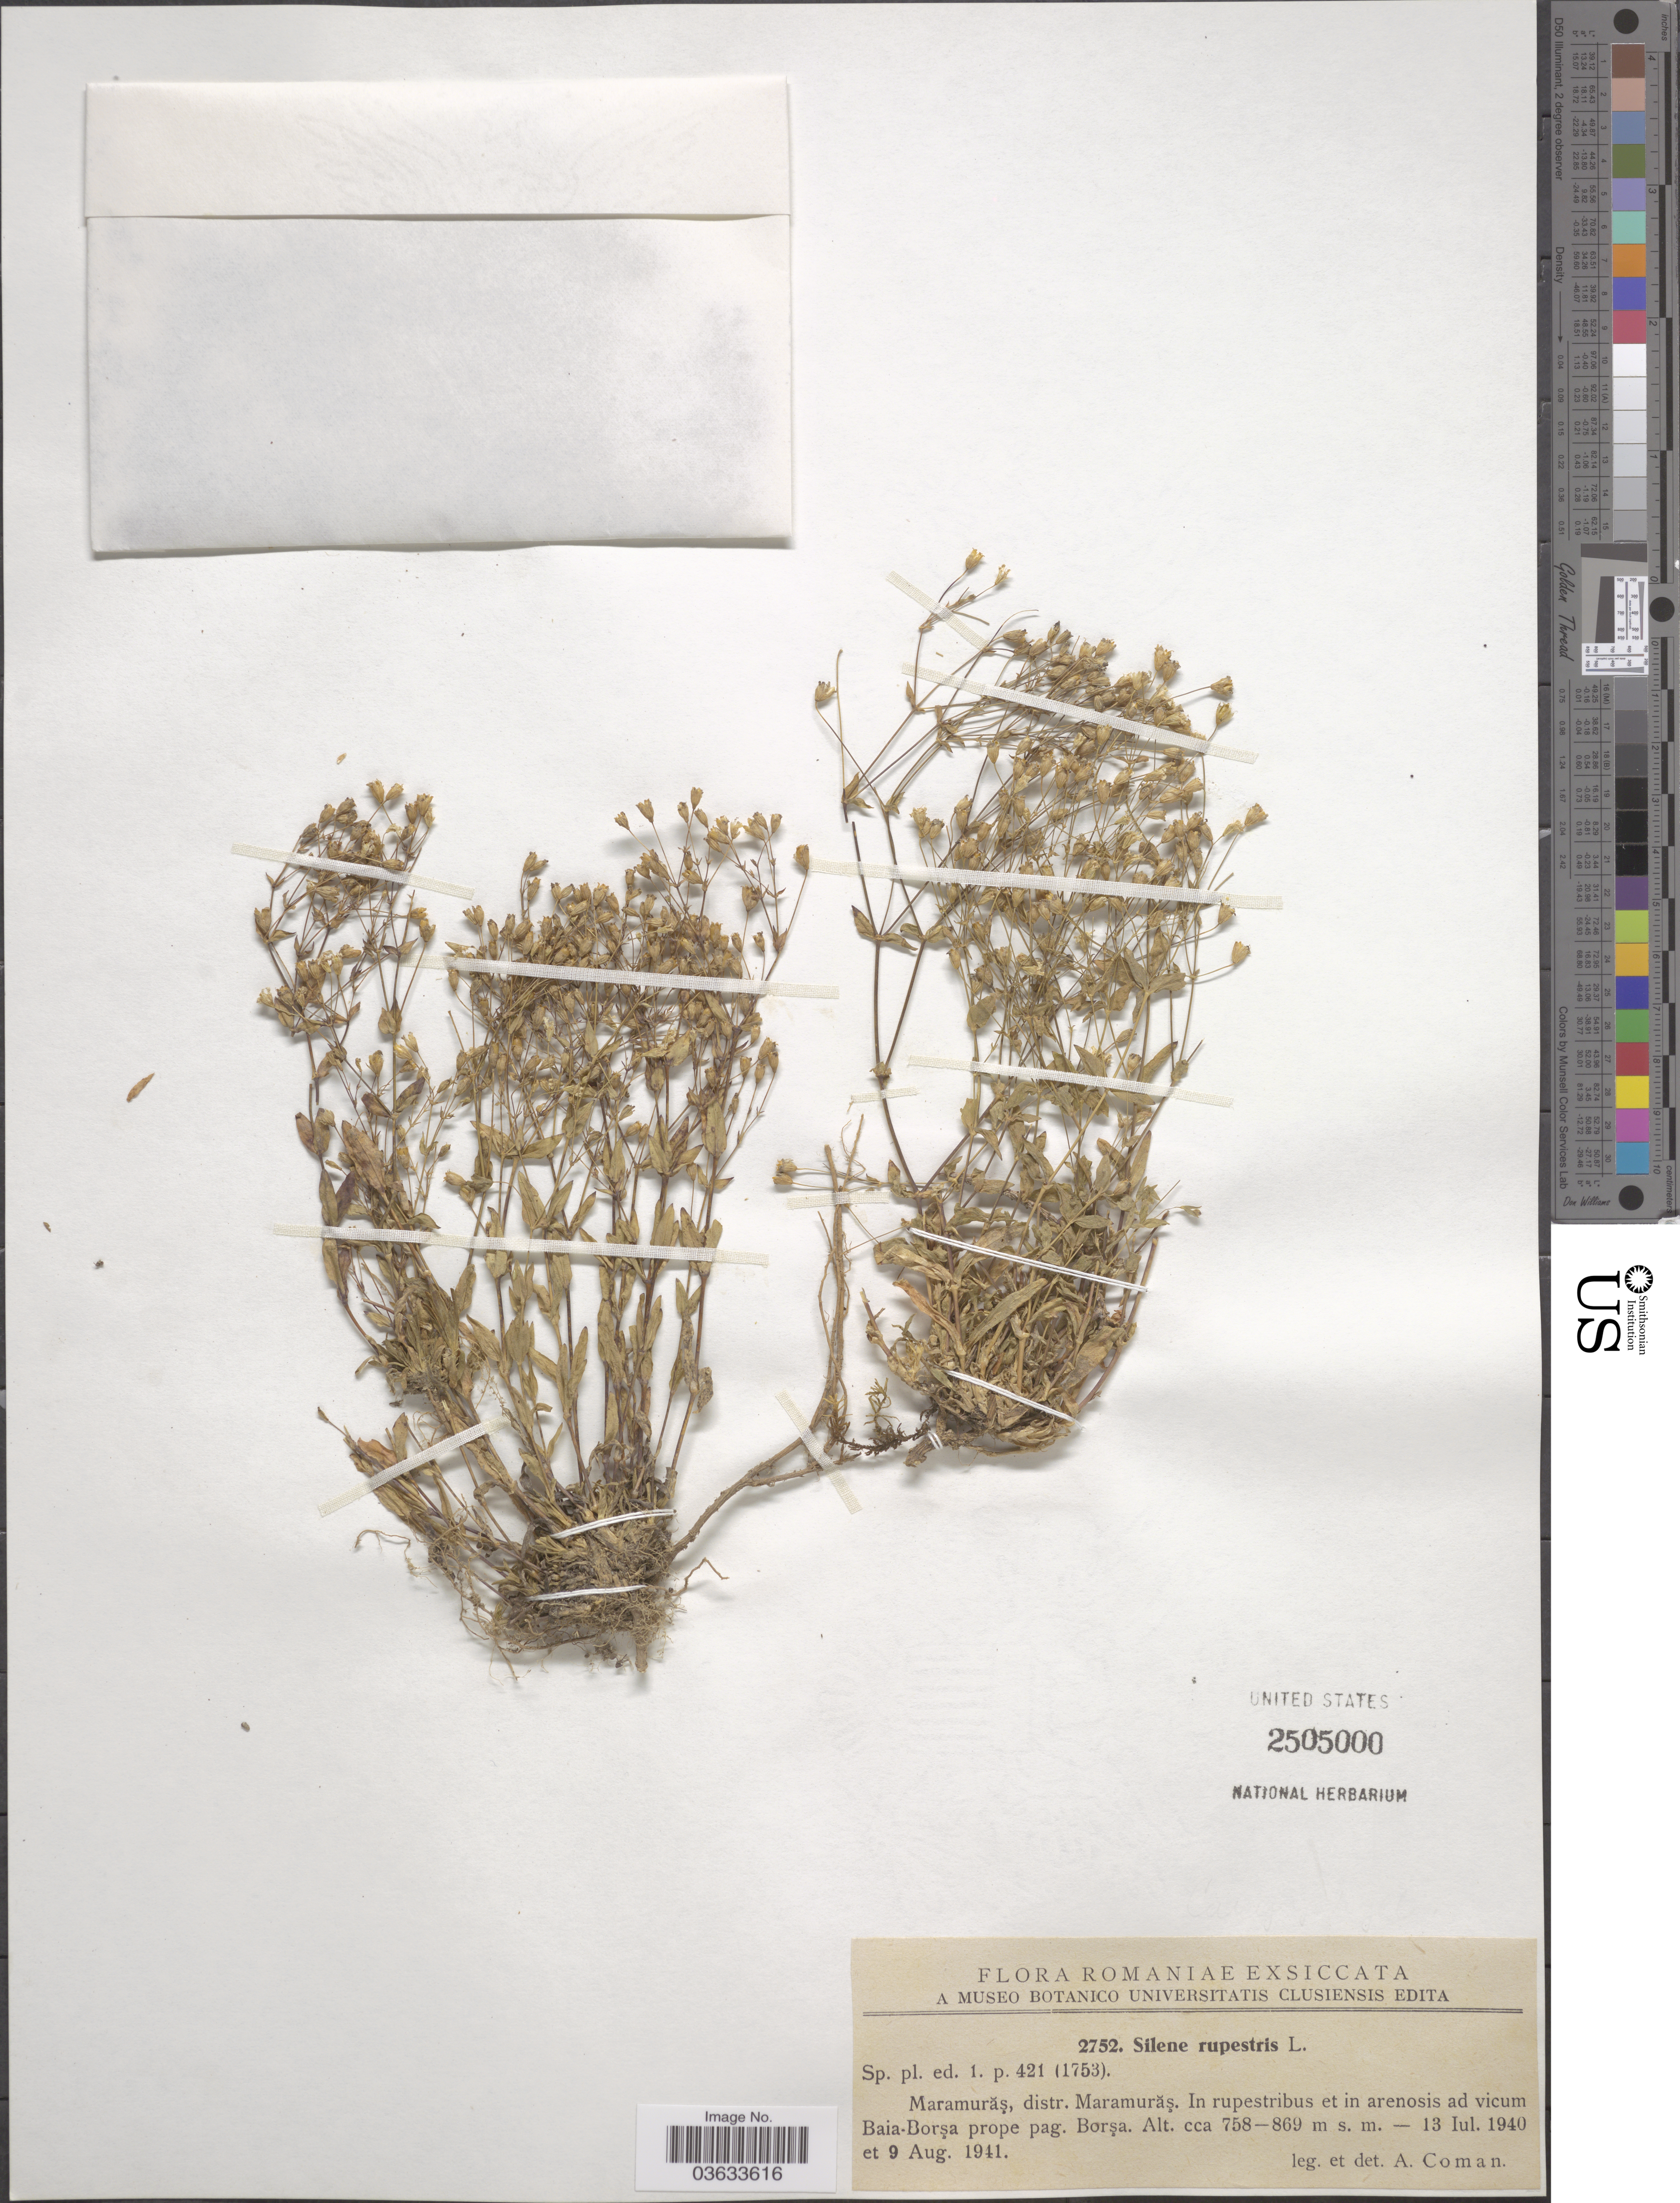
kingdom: Plantae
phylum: Tracheophyta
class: Magnoliopsida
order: Caryophyllales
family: Caryophyllaceae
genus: Atocion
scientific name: Atocion rupestre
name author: (L.) Oxelman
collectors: A. Coman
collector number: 2752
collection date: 1940-07-13/1941-08-09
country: Romania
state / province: Maramures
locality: Maramuras, distr. Maramuras. In rupestribus et in arenosis ad vicum Baia-Borsa prope pag. Borsa.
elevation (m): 758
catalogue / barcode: US 2505000